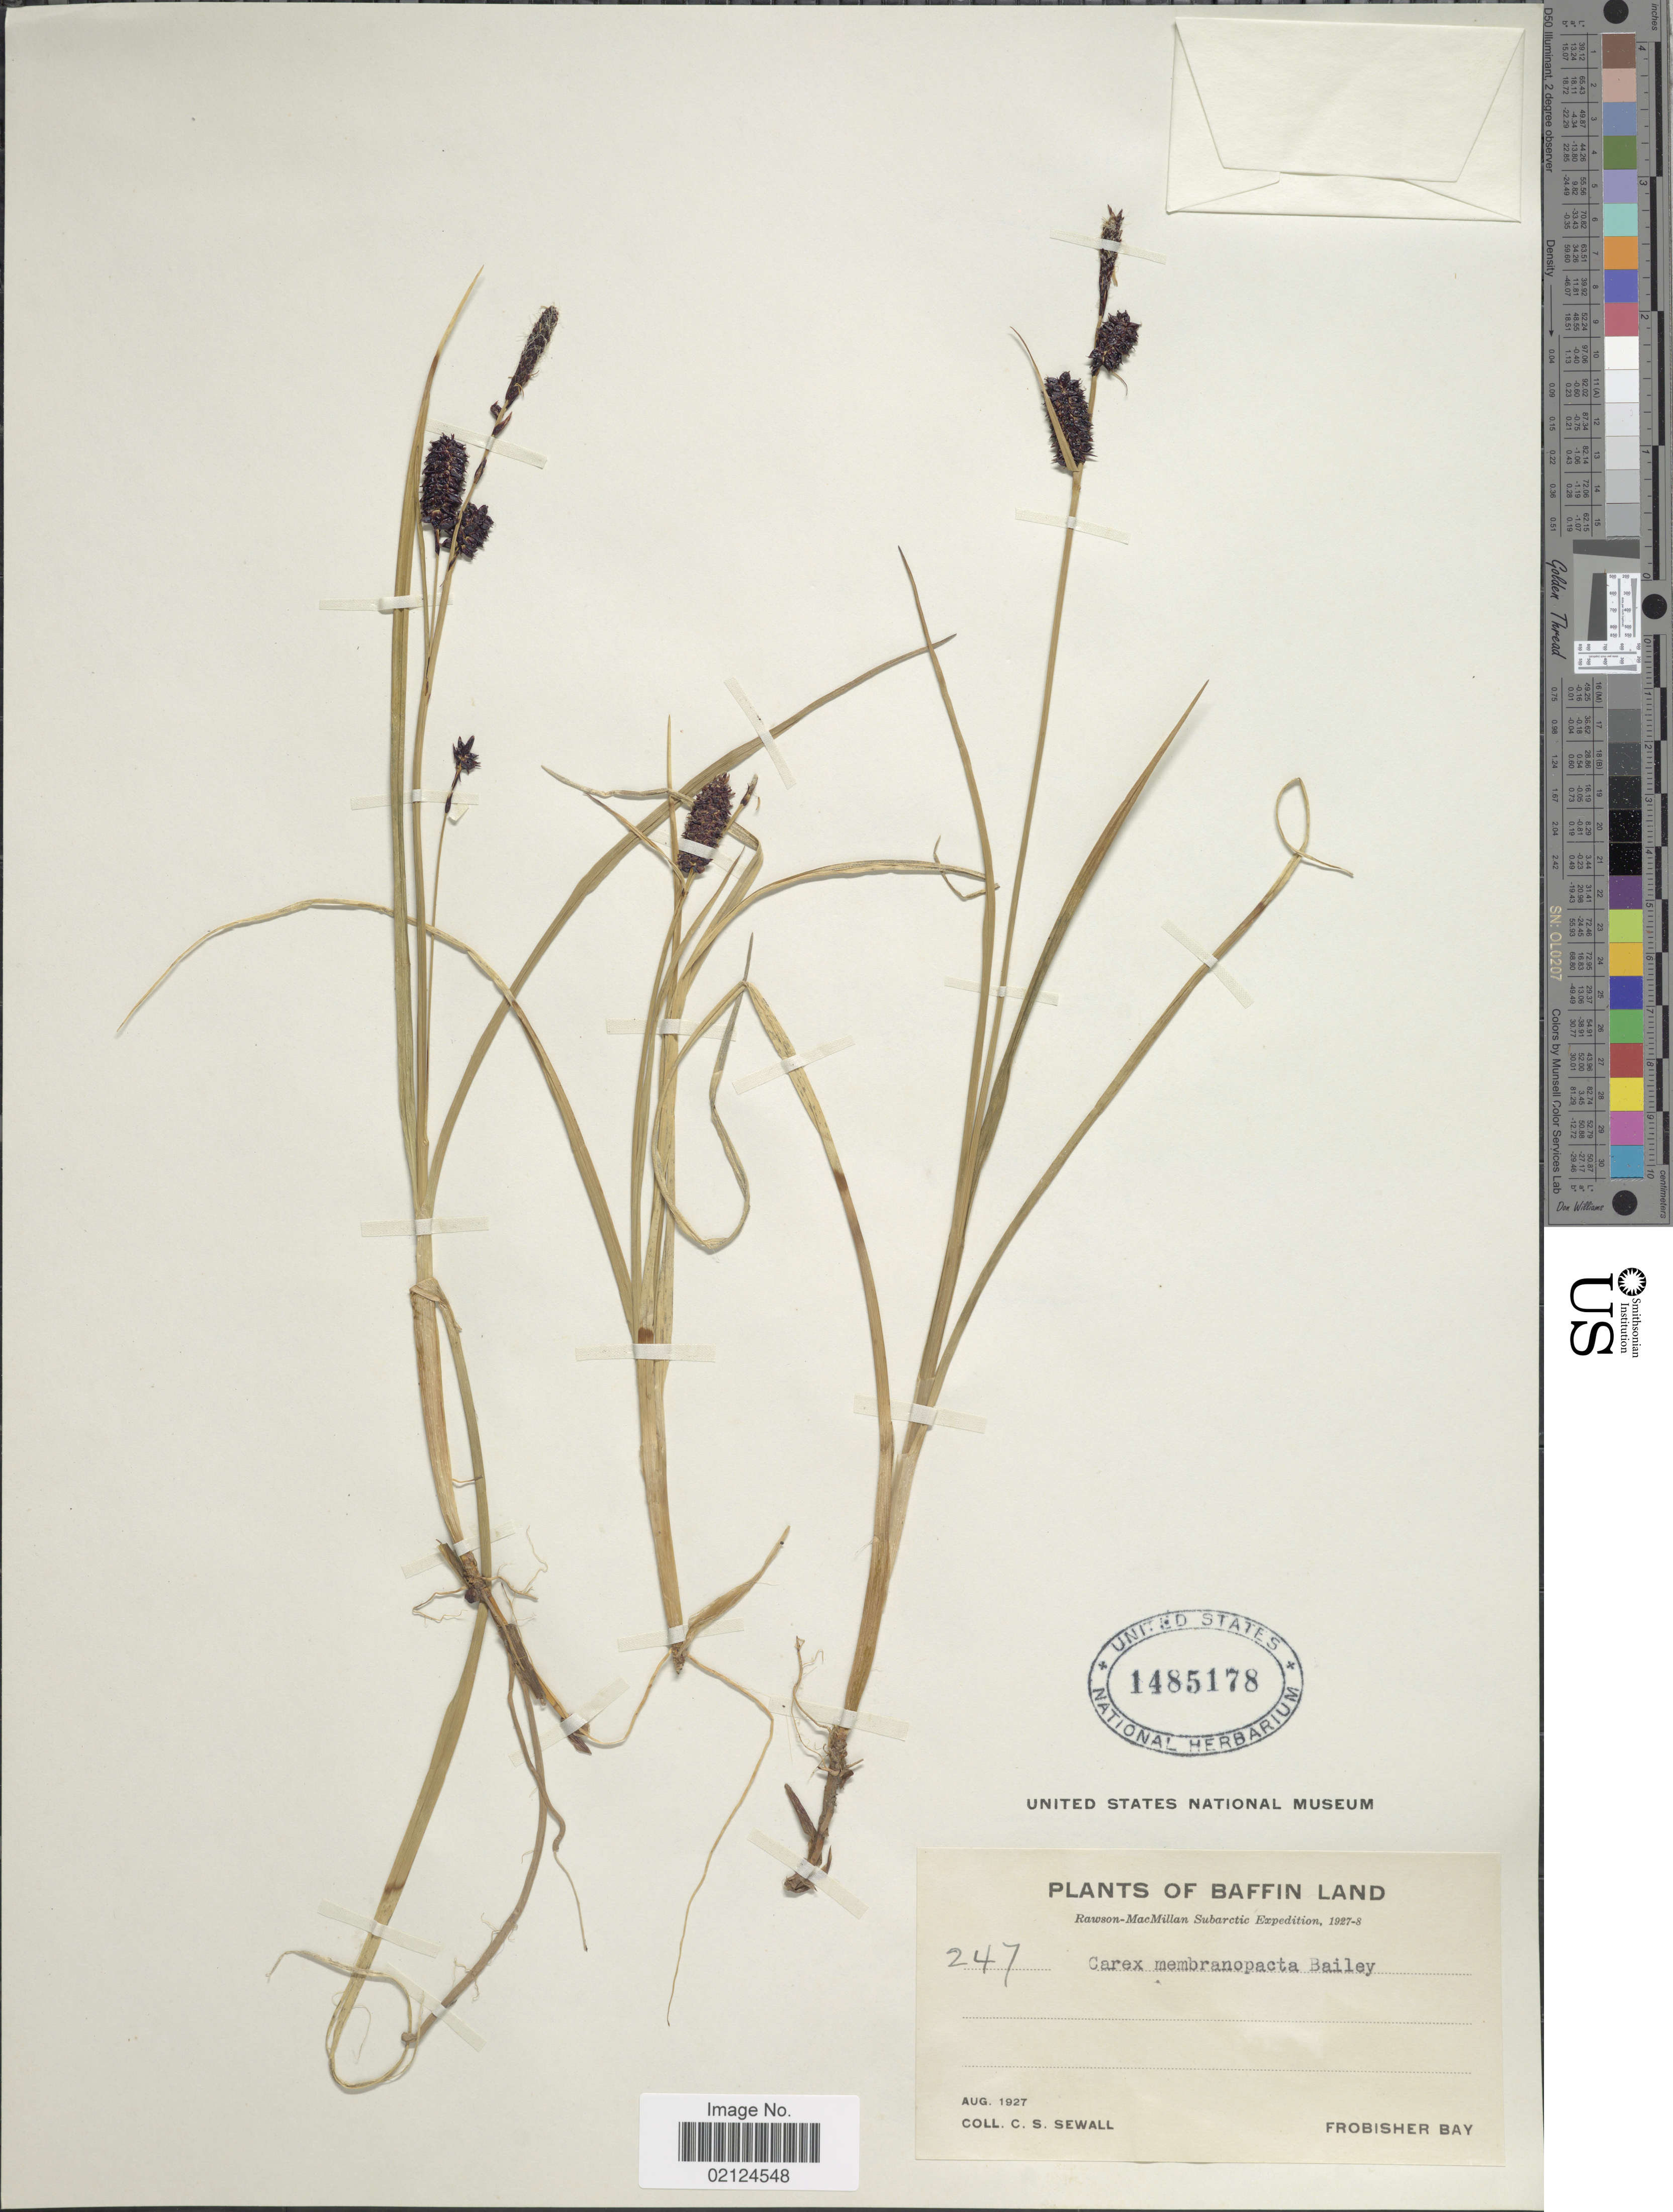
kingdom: Plantae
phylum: Tracheophyta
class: Liliopsida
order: Poales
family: Cyperaceae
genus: Carex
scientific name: Carex membranacea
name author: Hook.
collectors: C. Sewall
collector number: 247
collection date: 1927-08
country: Canada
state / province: Nunavut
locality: Baffin Land, Frobisher Bay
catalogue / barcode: US 1485178